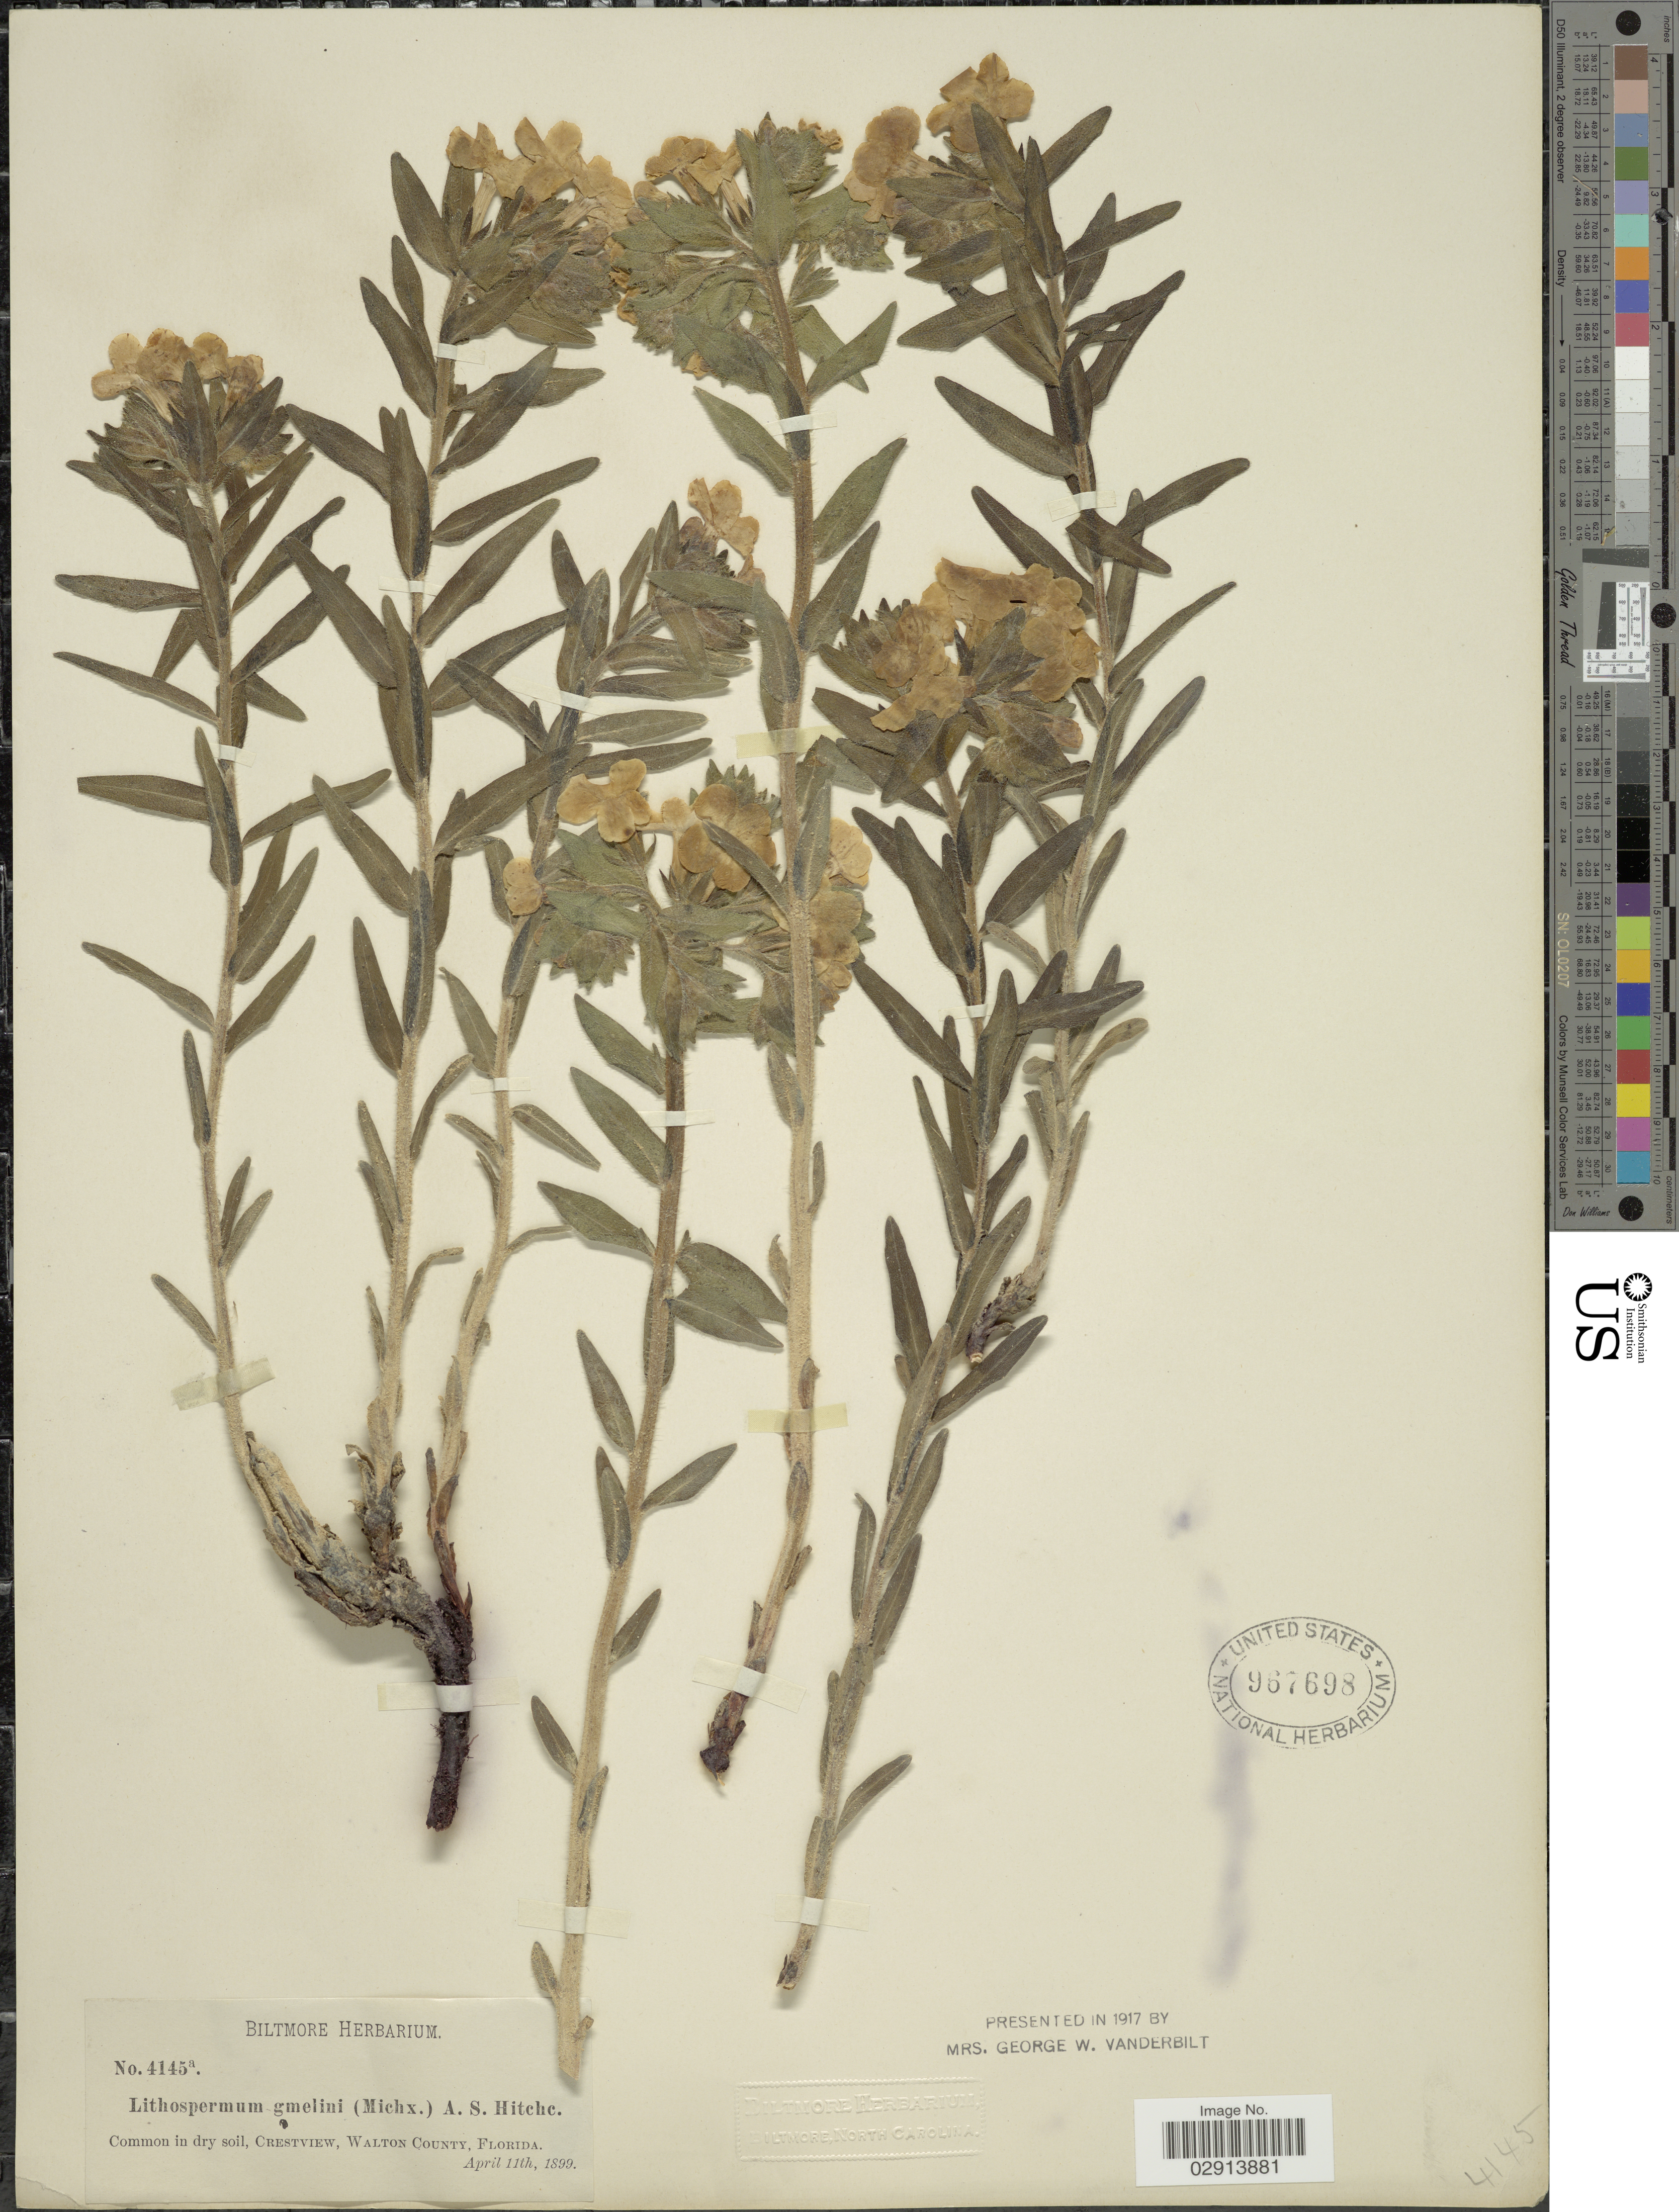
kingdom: Plantae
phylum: Tracheophyta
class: Magnoliopsida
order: Boraginales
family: Boraginaceae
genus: Lithospermum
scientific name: Lithospermum caroliniense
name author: (J.F. Gmel.) MacMill.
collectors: ex herb. Biltmore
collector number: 4145a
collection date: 1899-04-11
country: United States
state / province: Florida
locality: Crestview, Walton County.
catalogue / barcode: US 967698